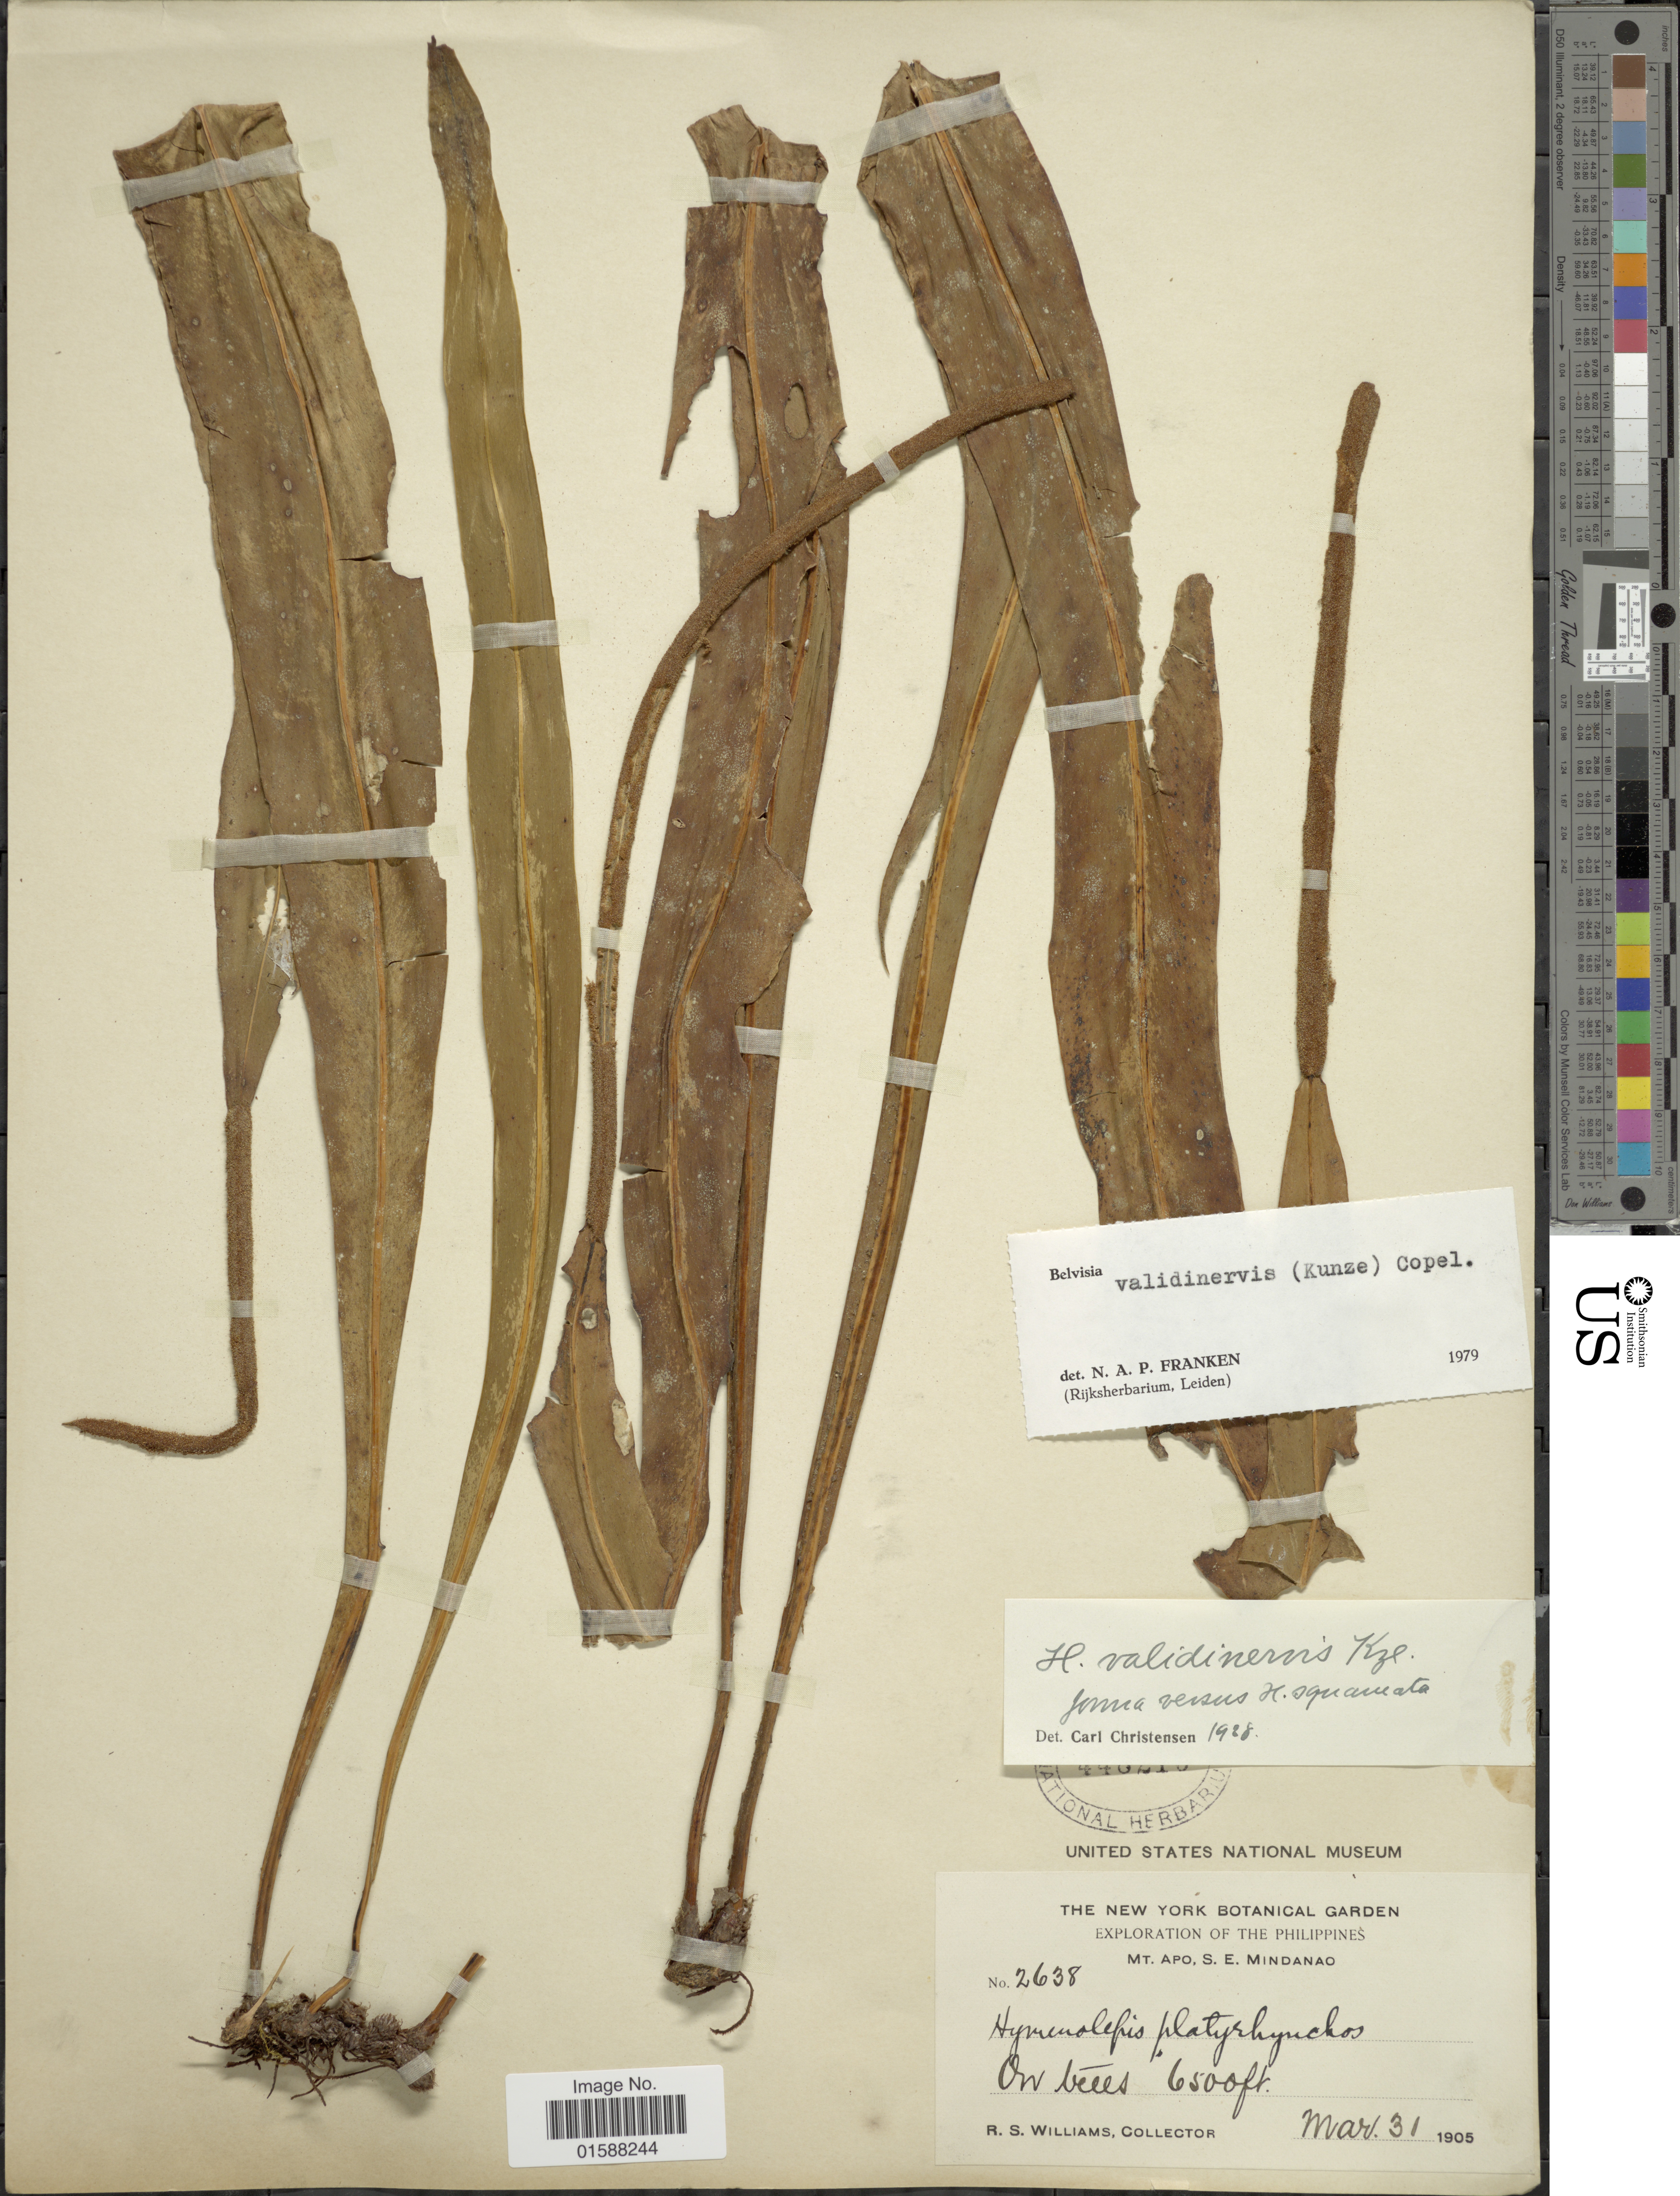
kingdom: Plantae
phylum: Tracheophyta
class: Polypodiopsida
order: Polypodiales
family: Polypodiaceae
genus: Lepisorus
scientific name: Lepisorus validinervis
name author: (Kunze) Li S. Wang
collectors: R. S. Williams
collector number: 2638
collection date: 1905-03-31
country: Philippines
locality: Mt. Apo, S. E. Mindanao.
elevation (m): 1981